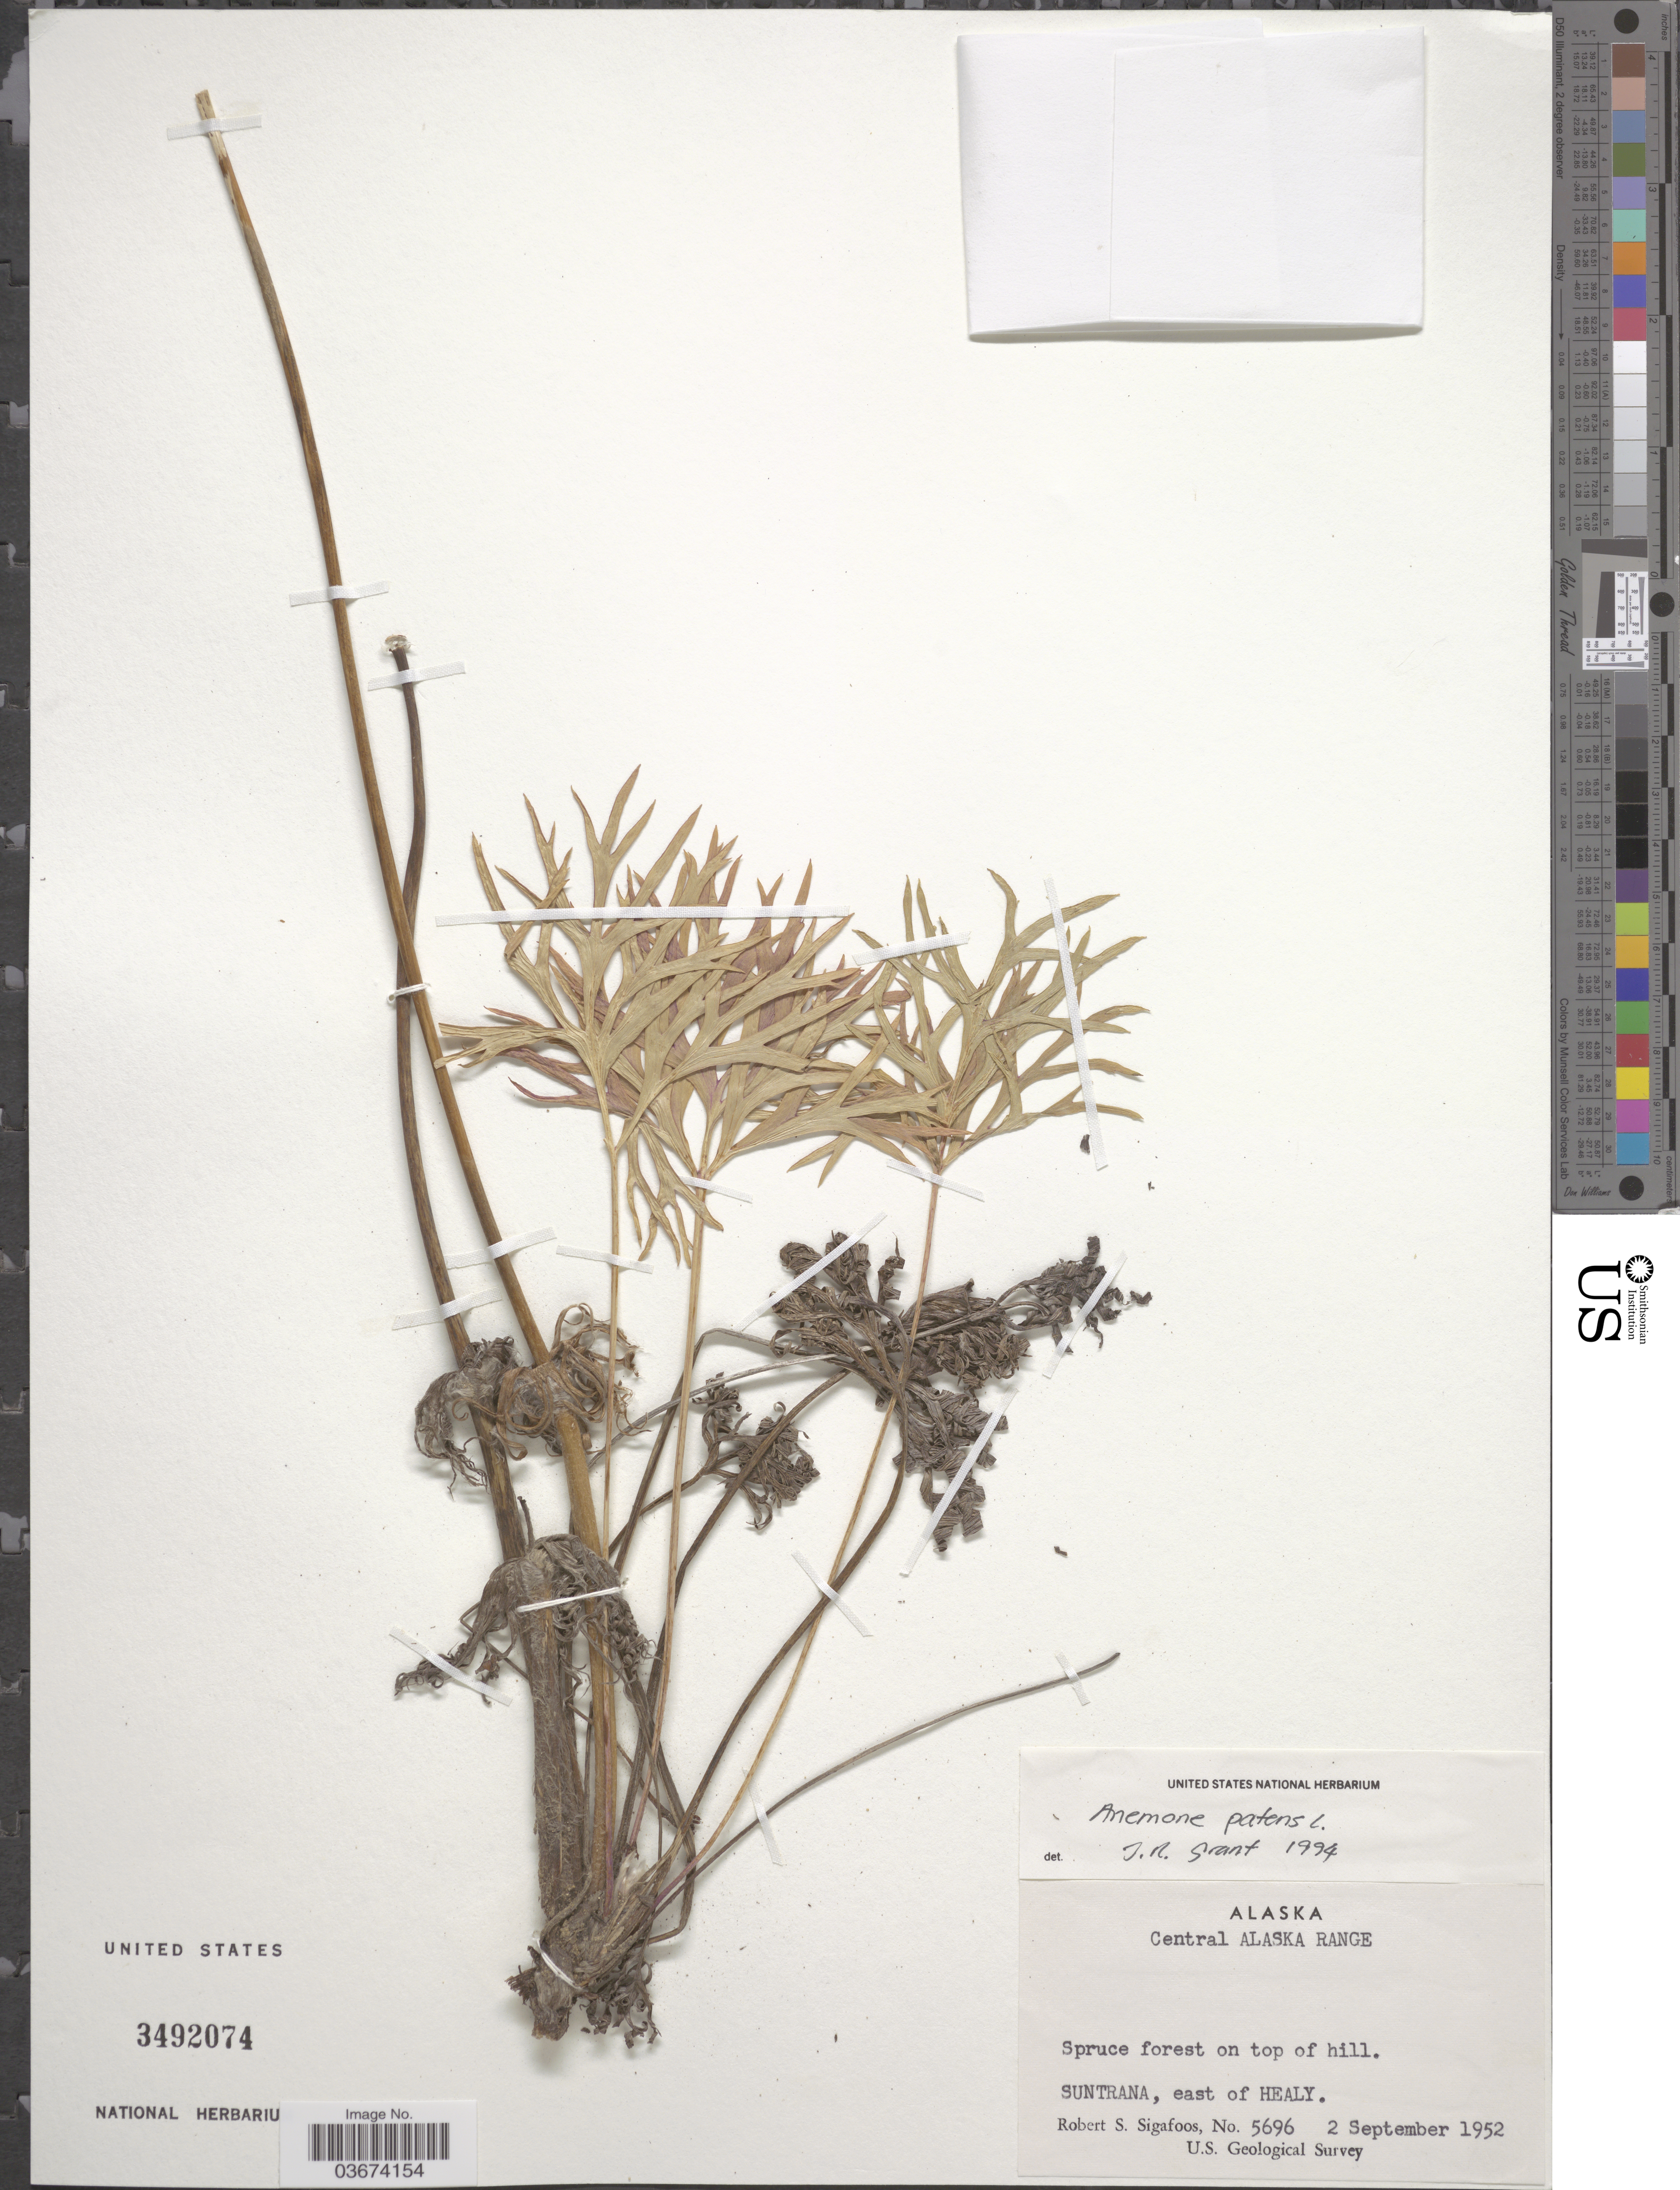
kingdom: Plantae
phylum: Tracheophyta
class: Magnoliopsida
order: Ranunculales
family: Ranunculaceae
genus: Pulsatilla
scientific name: Pulsatilla nuttalliana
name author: (DC.) Bercht. & J. Presl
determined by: Strong, Mark T., (BOT), Smithsonian Institution - National Museum of Natural History (UNITED STATES)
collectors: R. Sigafoos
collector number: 5696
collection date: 1952-09-02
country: United States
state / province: Alaska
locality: Central Alaska Range. Suntrana, east of Healy.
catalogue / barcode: US 3492074